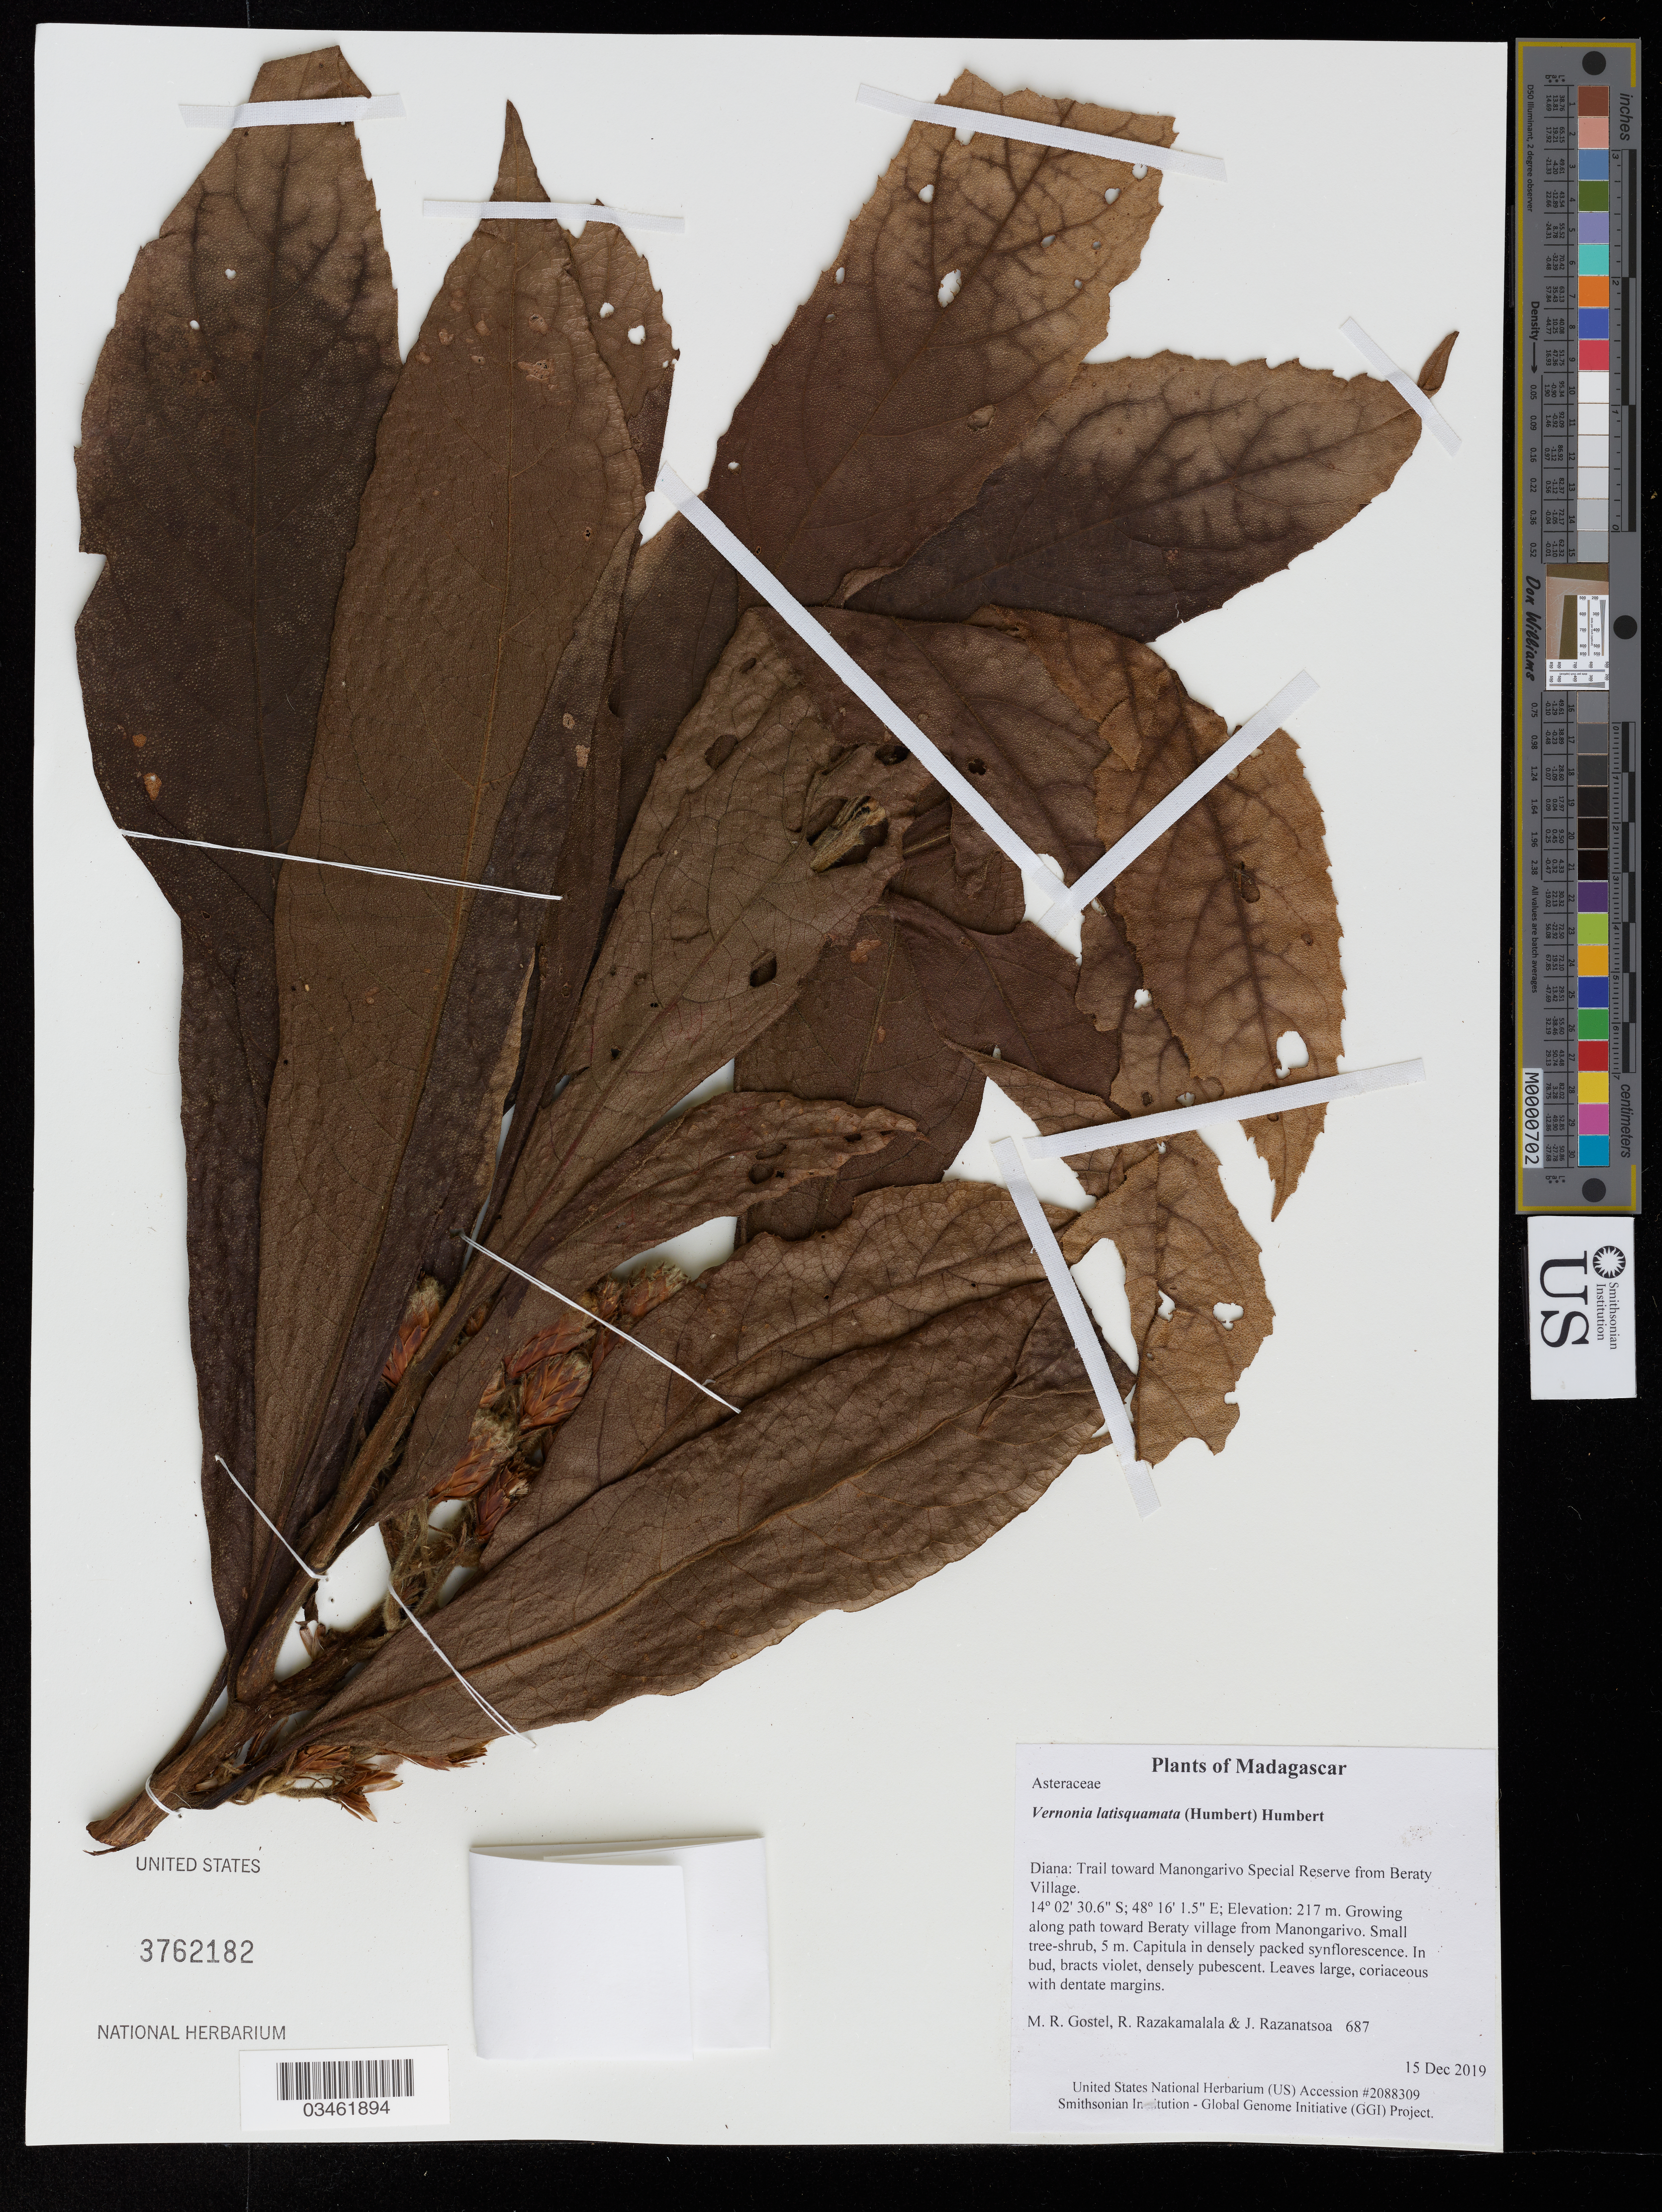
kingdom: Plantae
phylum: Tracheophyta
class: Magnoliopsida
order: Asterales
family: Asteraceae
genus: Vernonia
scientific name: Vernonia latisquamata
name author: (Humbert) Humbert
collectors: M. R. Gostel, R. Razakamalala & J. Razanatsoa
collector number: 687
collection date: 2019-12-15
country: Madagascar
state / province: Diana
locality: Trail toward Manongarivo Special Reserve from Beraty Village. Along path toward Beraty village from Manongarivo.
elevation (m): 217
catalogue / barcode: US 3762182